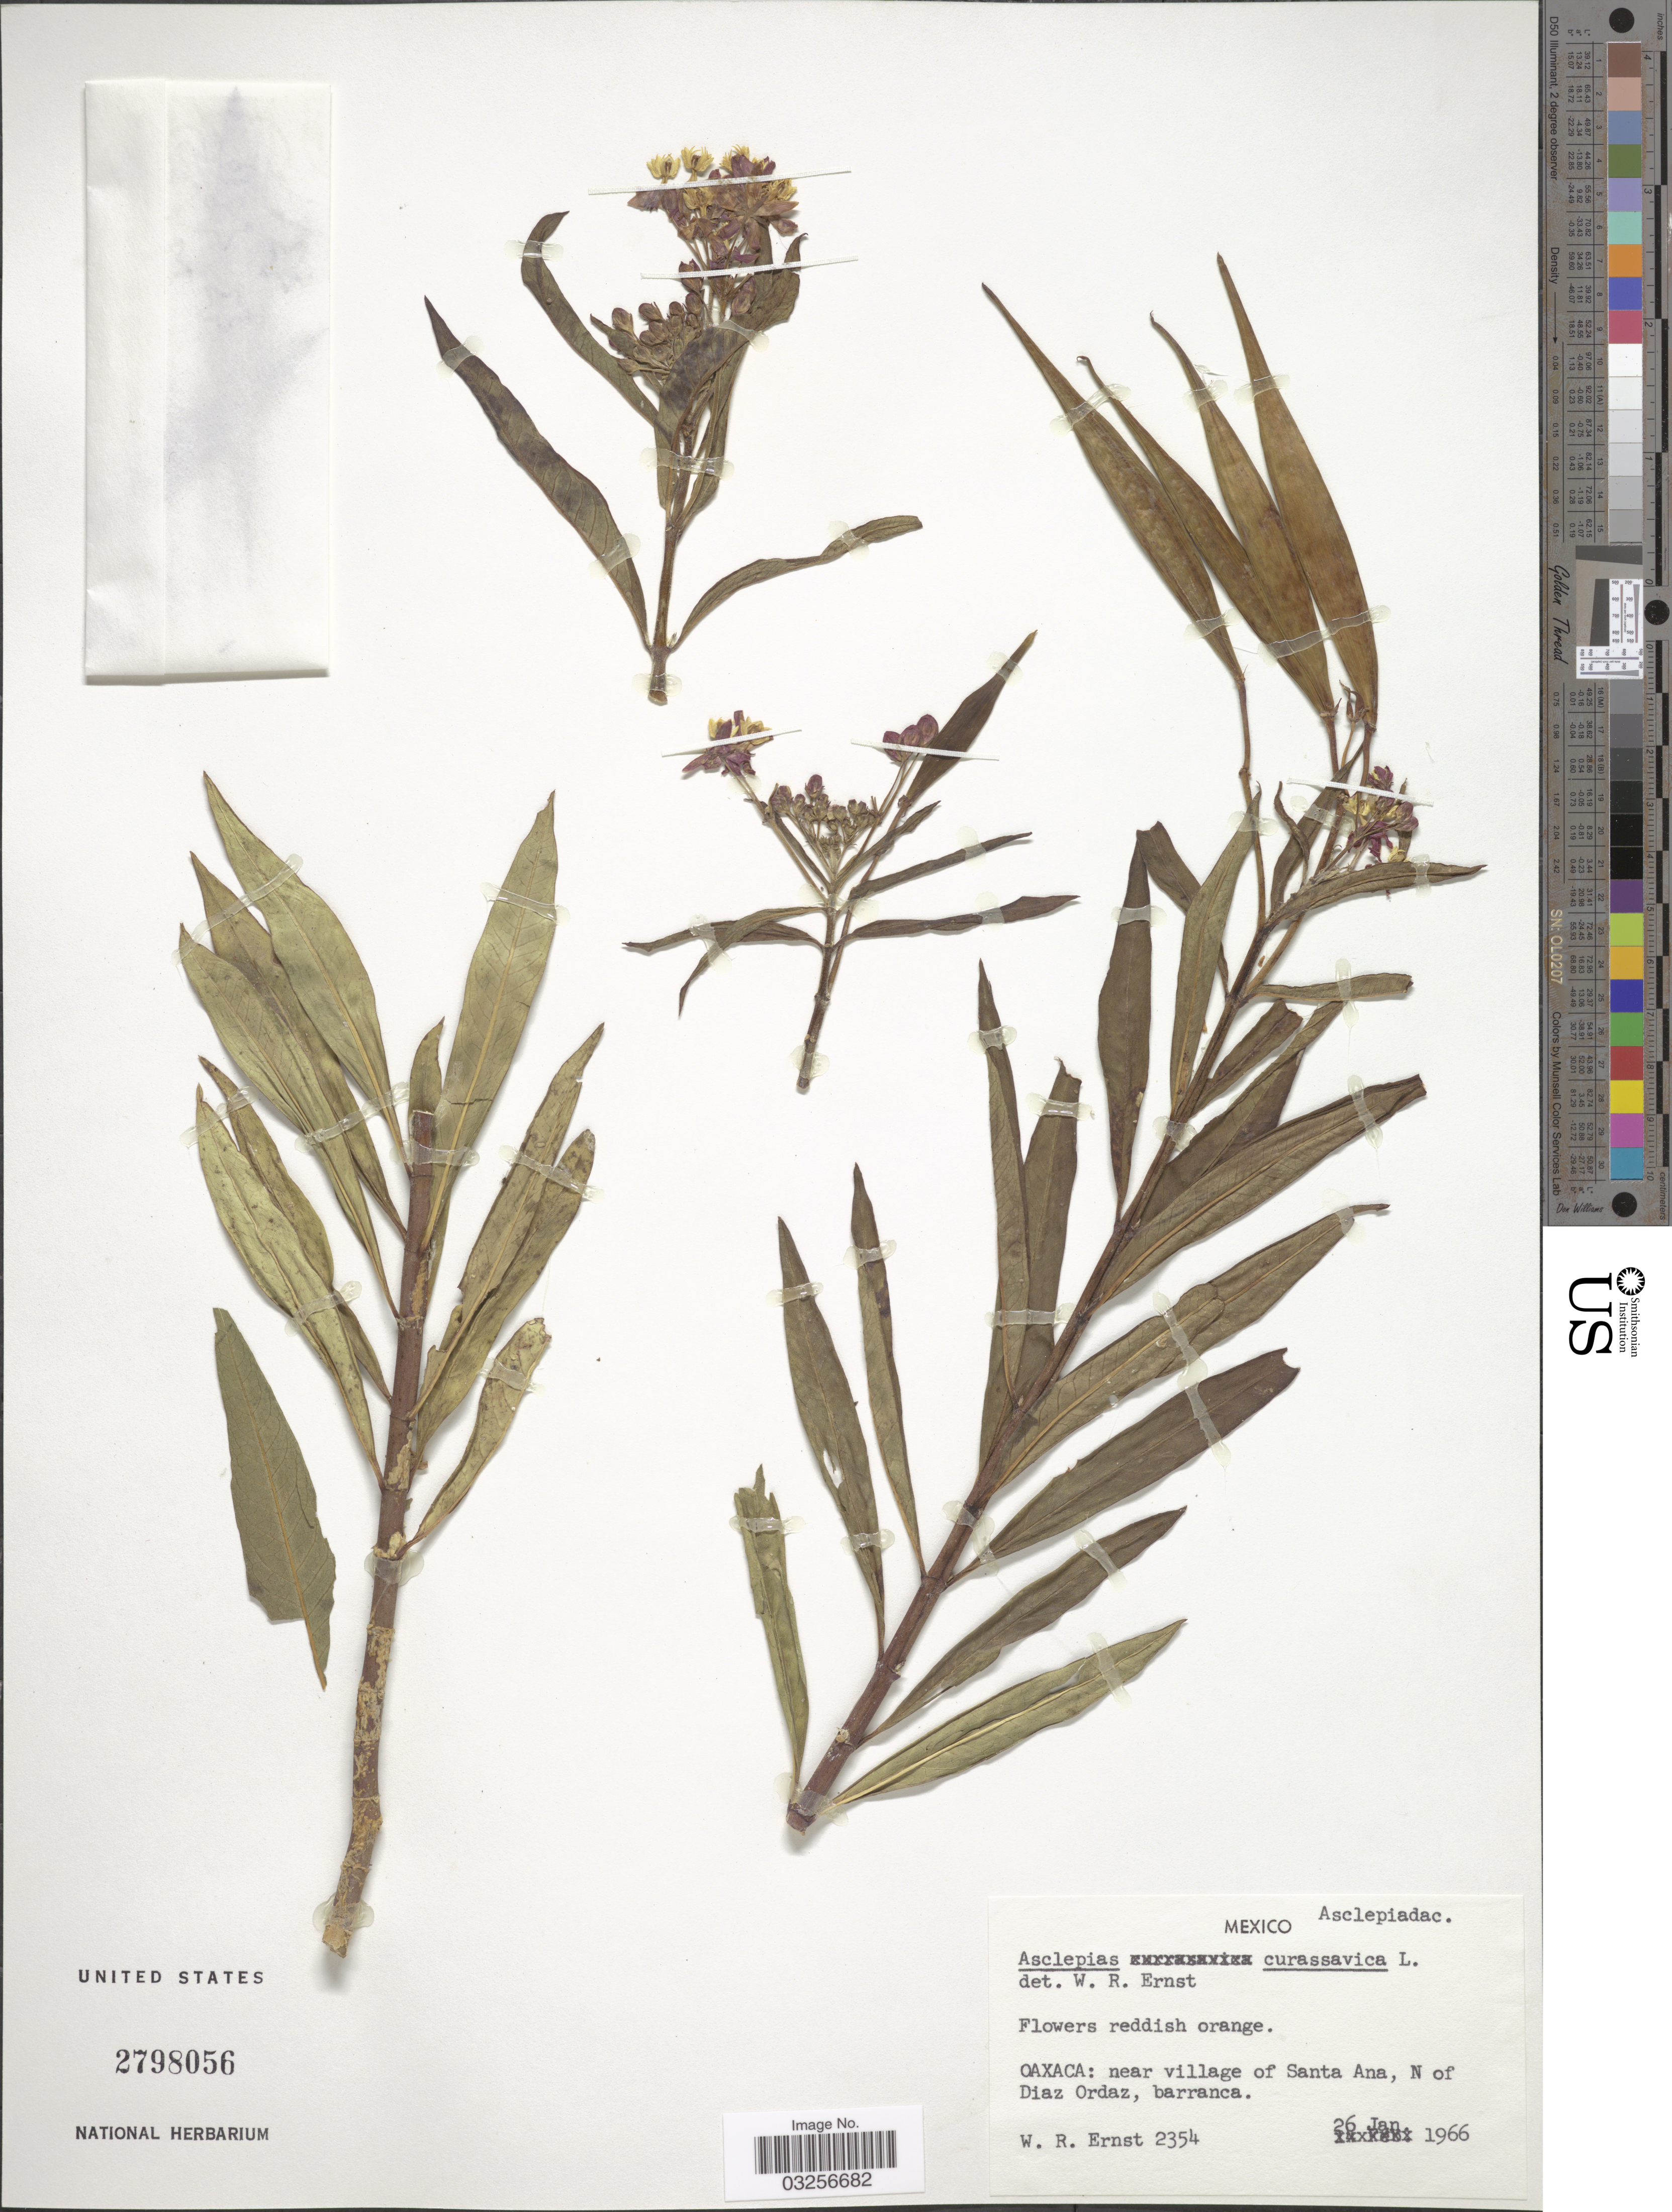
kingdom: Plantae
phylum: Tracheophyta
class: Magnoliopsida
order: Gentianales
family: Apocynaceae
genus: Asclepias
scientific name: Asclepias curassavica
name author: L.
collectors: W. R. Ernst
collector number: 2354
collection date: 1966-01-26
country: Mexico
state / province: Oaxaca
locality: Near village of Santa Ana, N of Diaz Ordaz, barranca.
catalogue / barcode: US 2798056